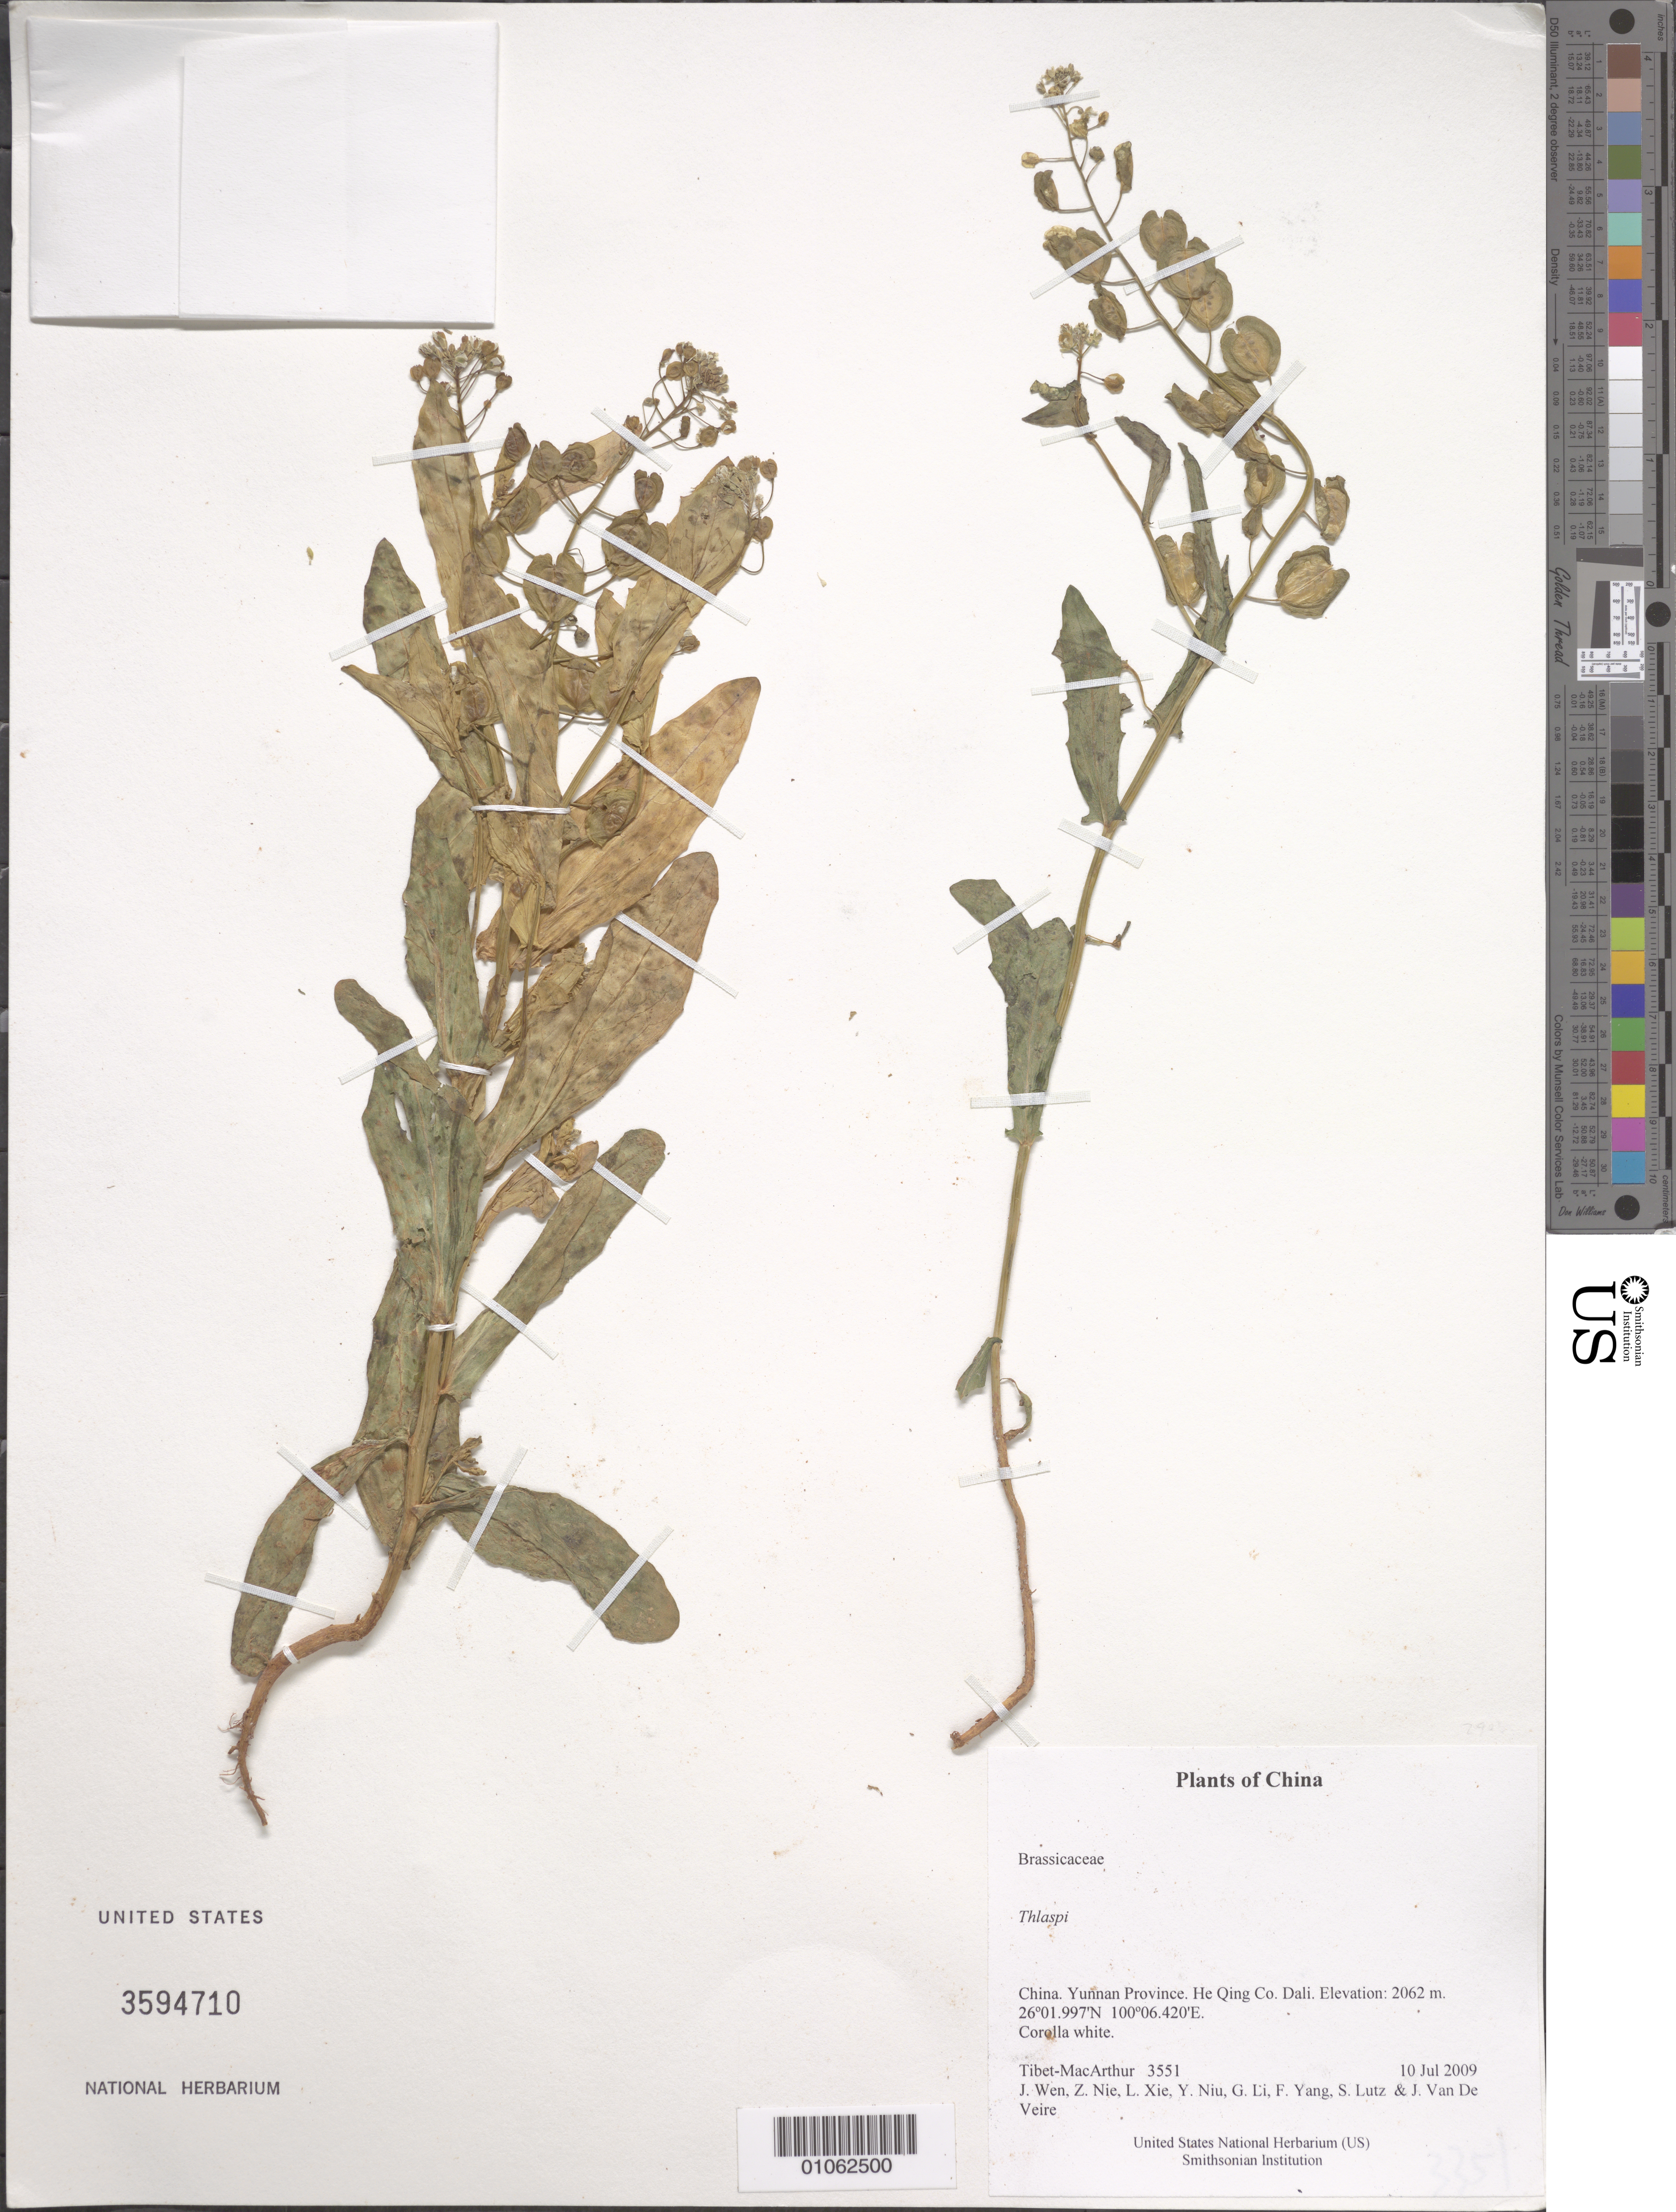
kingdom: Plantae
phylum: Tracheophyta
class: Magnoliopsida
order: Brassicales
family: Brassicaceae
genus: Thlaspi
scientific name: Thlaspi sp.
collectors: Tibet-MacArthur, J. Wen, Z. Nie, L. Xie, Y. Niu, G. Li, F. Yang, S. Lutz & J. Van De Veire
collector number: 3551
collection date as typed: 10 Jul 2009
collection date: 2009-07-10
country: China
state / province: Yunnan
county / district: He Qing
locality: Dali.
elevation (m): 2062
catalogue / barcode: US 3594710